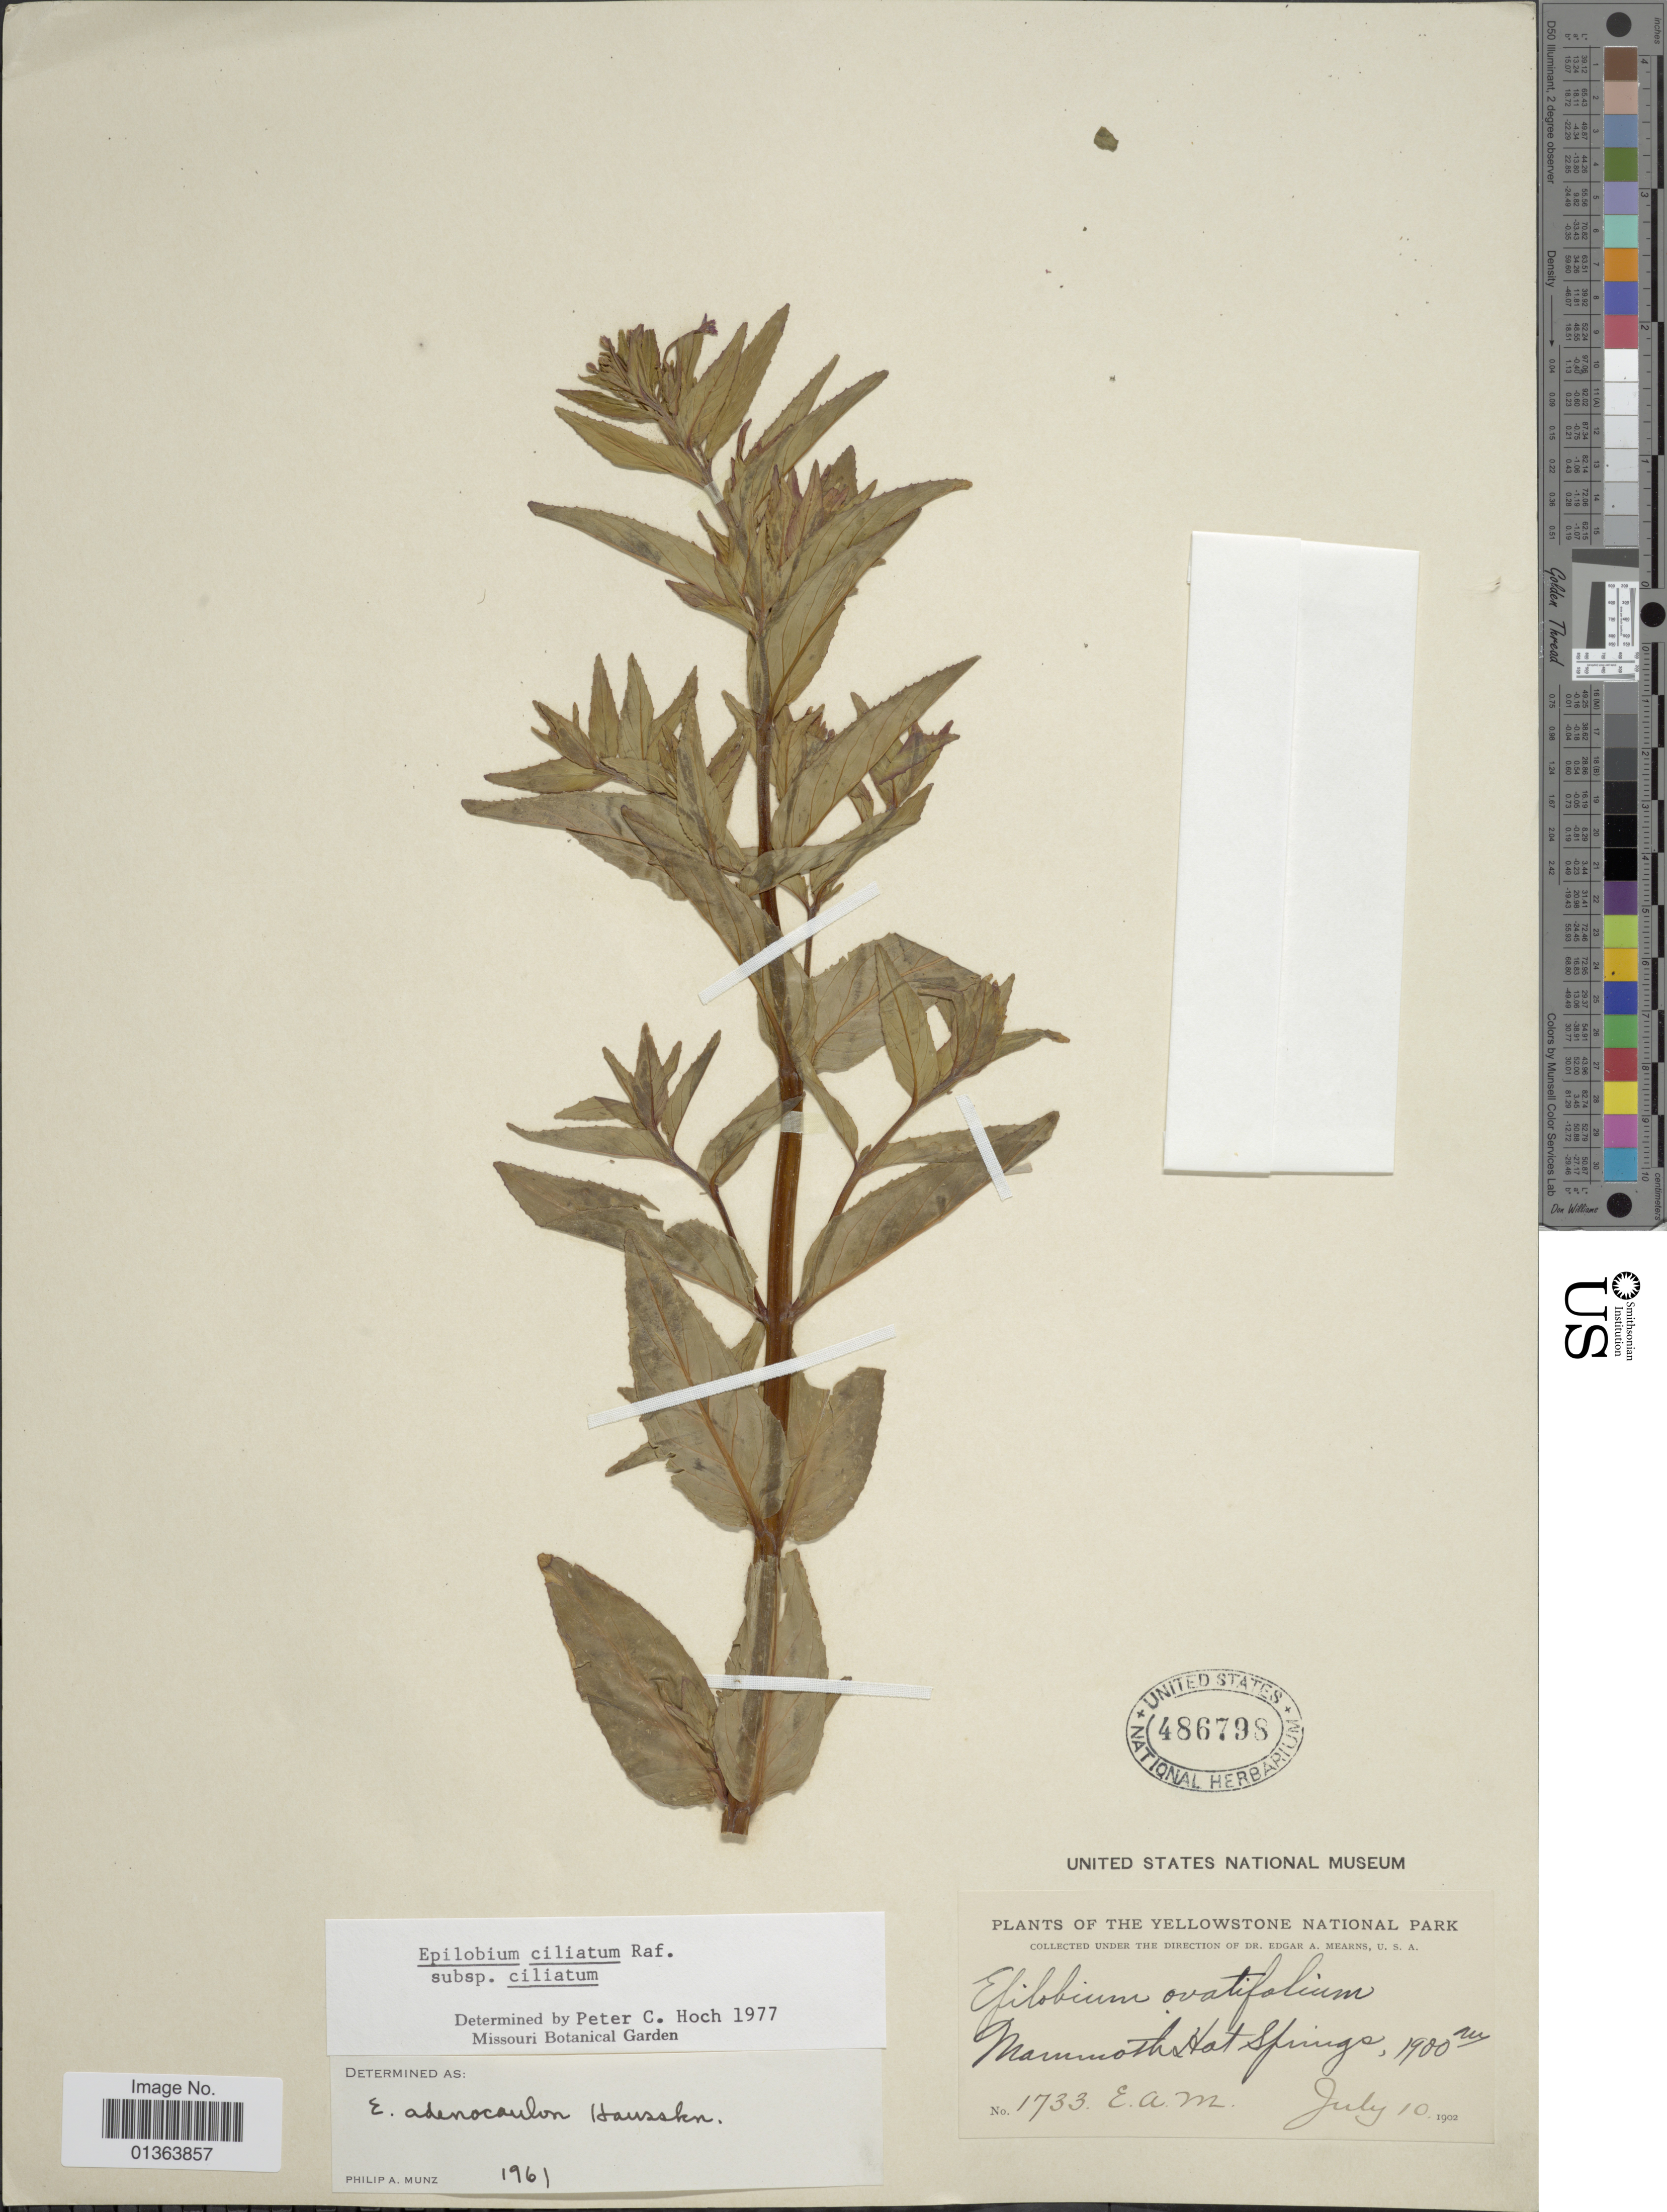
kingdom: Plantae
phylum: Tracheophyta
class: Magnoliopsida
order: Myrtales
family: Onagraceae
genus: Epilobium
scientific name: Epilobium ciliatum subsp. ciliatum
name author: Raf.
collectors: E. A. Mearns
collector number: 1733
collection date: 1902-07-10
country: United States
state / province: Wyoming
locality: Yellowstone National Park. Mammoth Hot Springs.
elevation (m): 1900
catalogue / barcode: US 486798